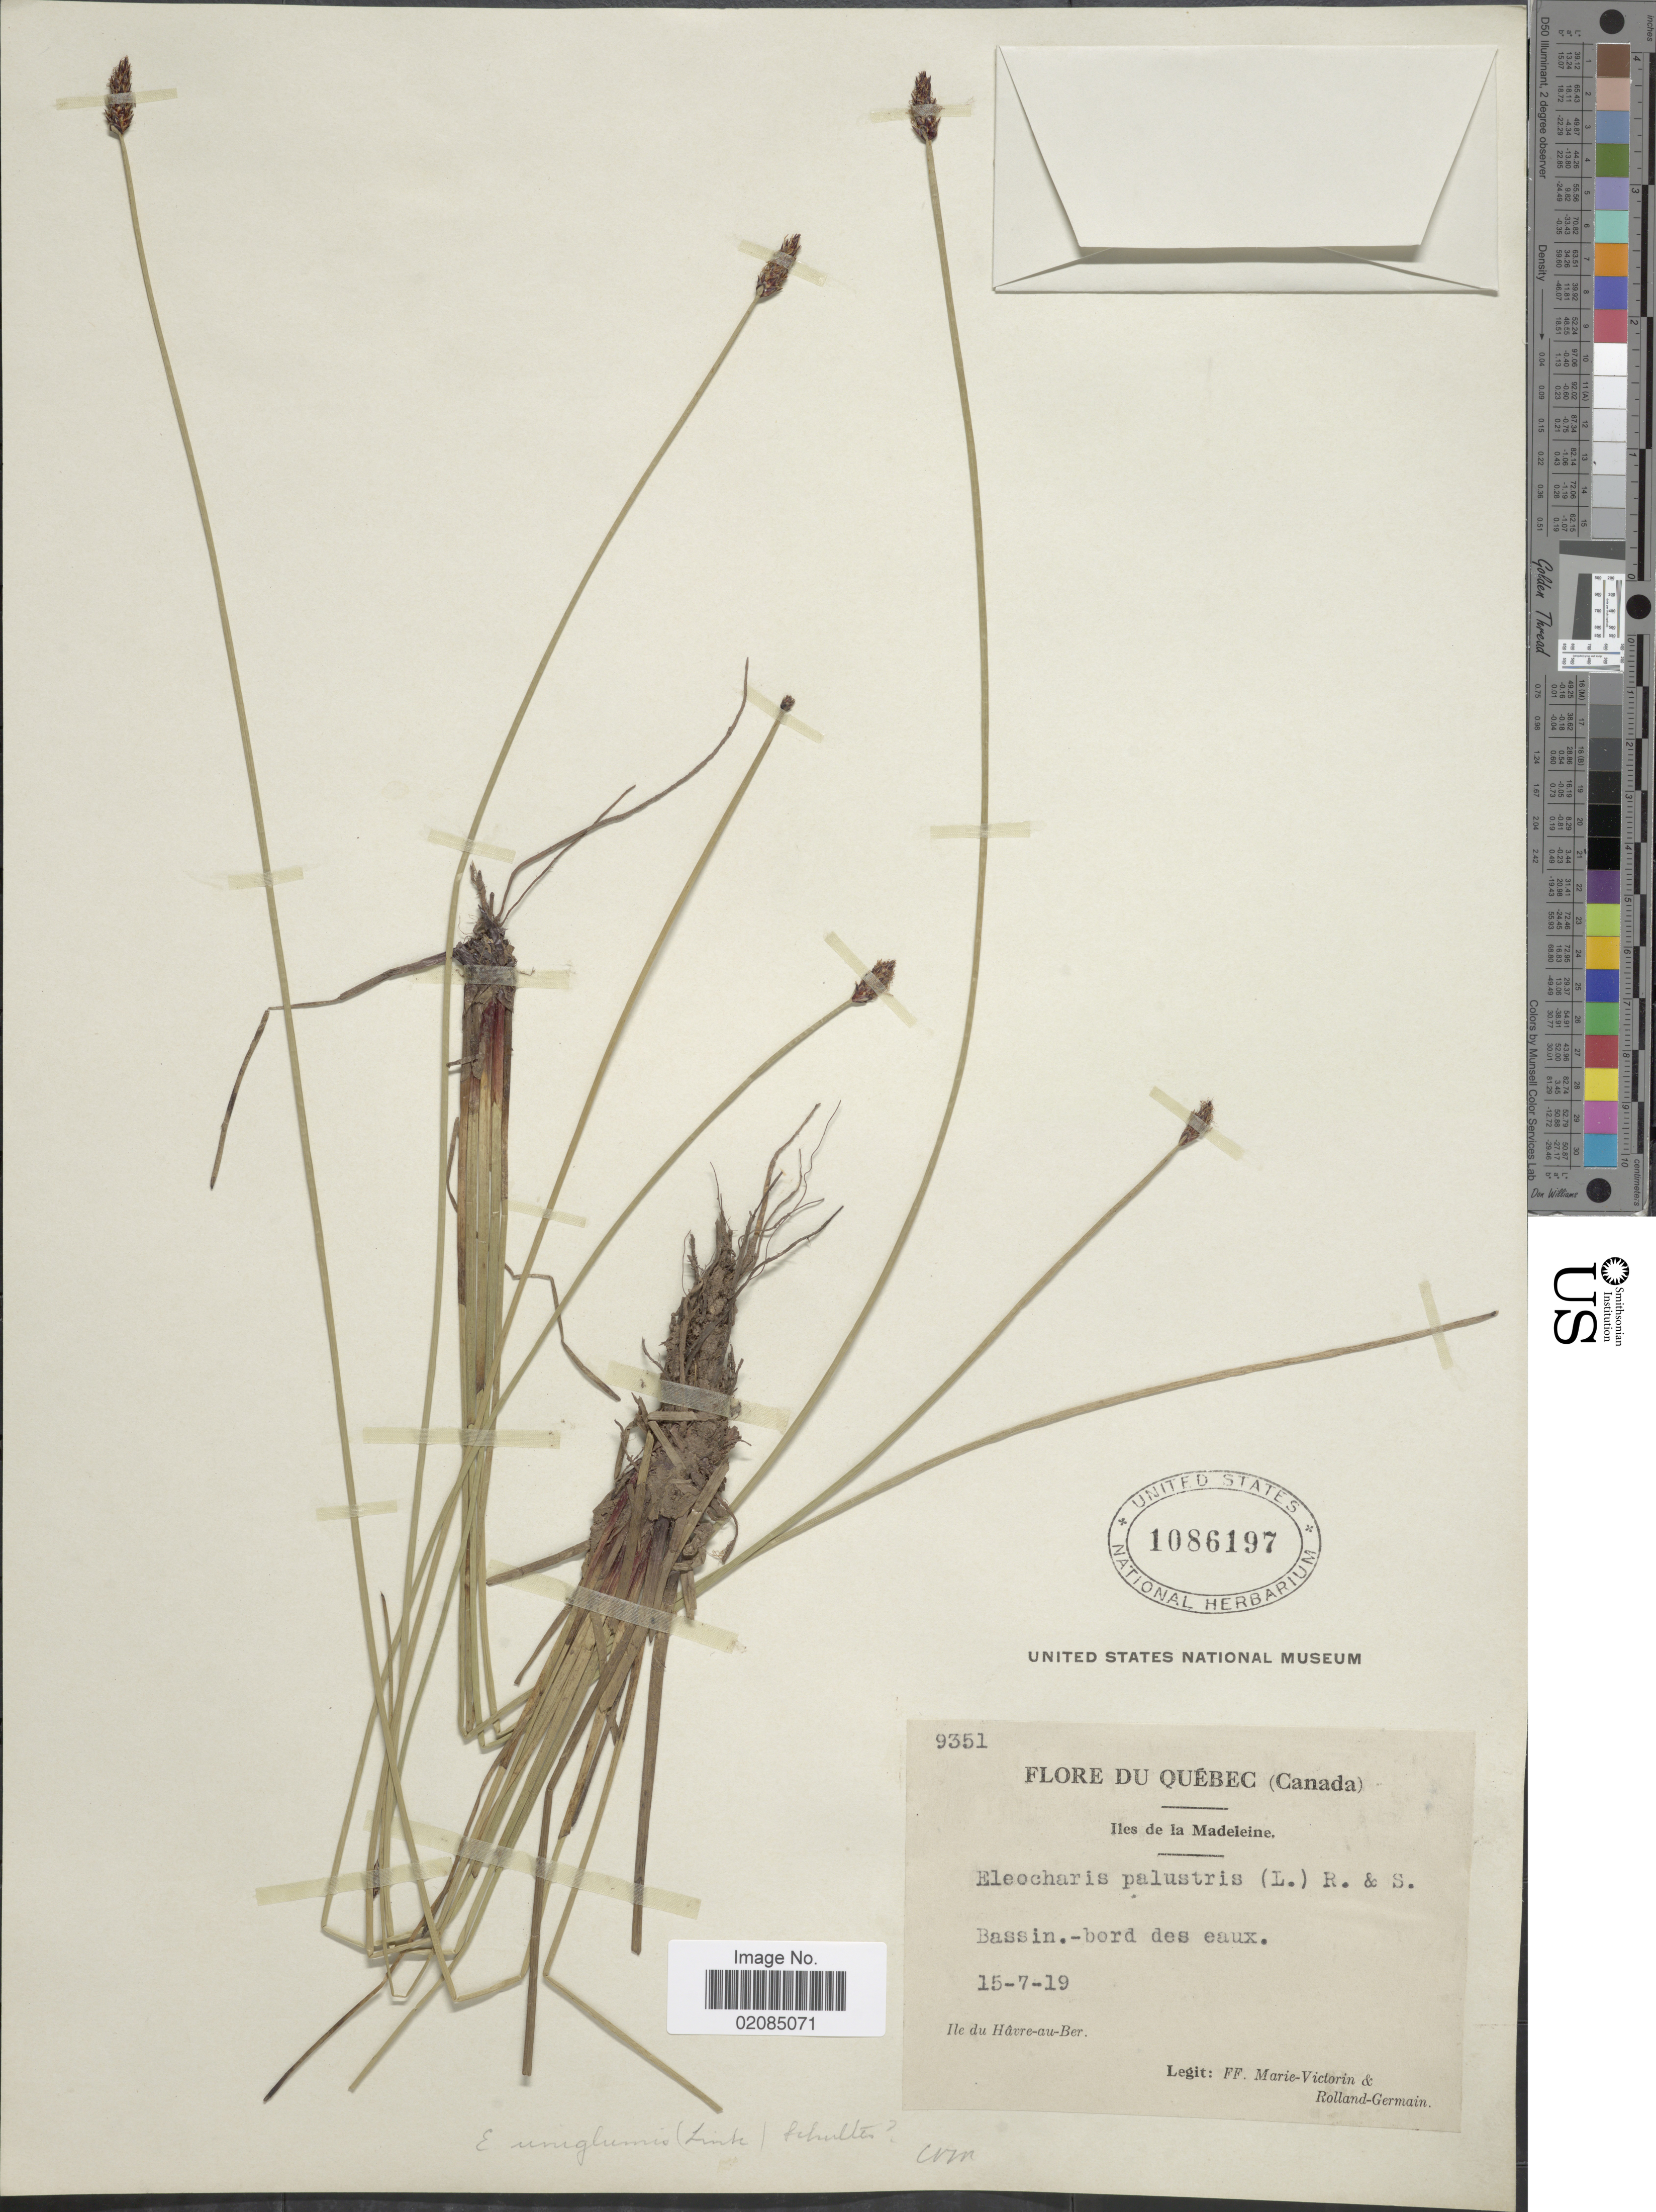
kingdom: Plantae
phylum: Tracheophyta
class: Liliopsida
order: Poales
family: Cyperaceae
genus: Eleocharis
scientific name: Eleocharis uniglumis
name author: (Link) Schult.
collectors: F. Marie-Victorin & Rolland-Germain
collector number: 9351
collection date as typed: Transcribed d/m/y: 15/7/19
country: Canada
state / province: Quebec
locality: Bassin.-bord des eaux, Iles de la Madeleine, Ile du Havre-au-Ber.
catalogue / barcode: US 1086197